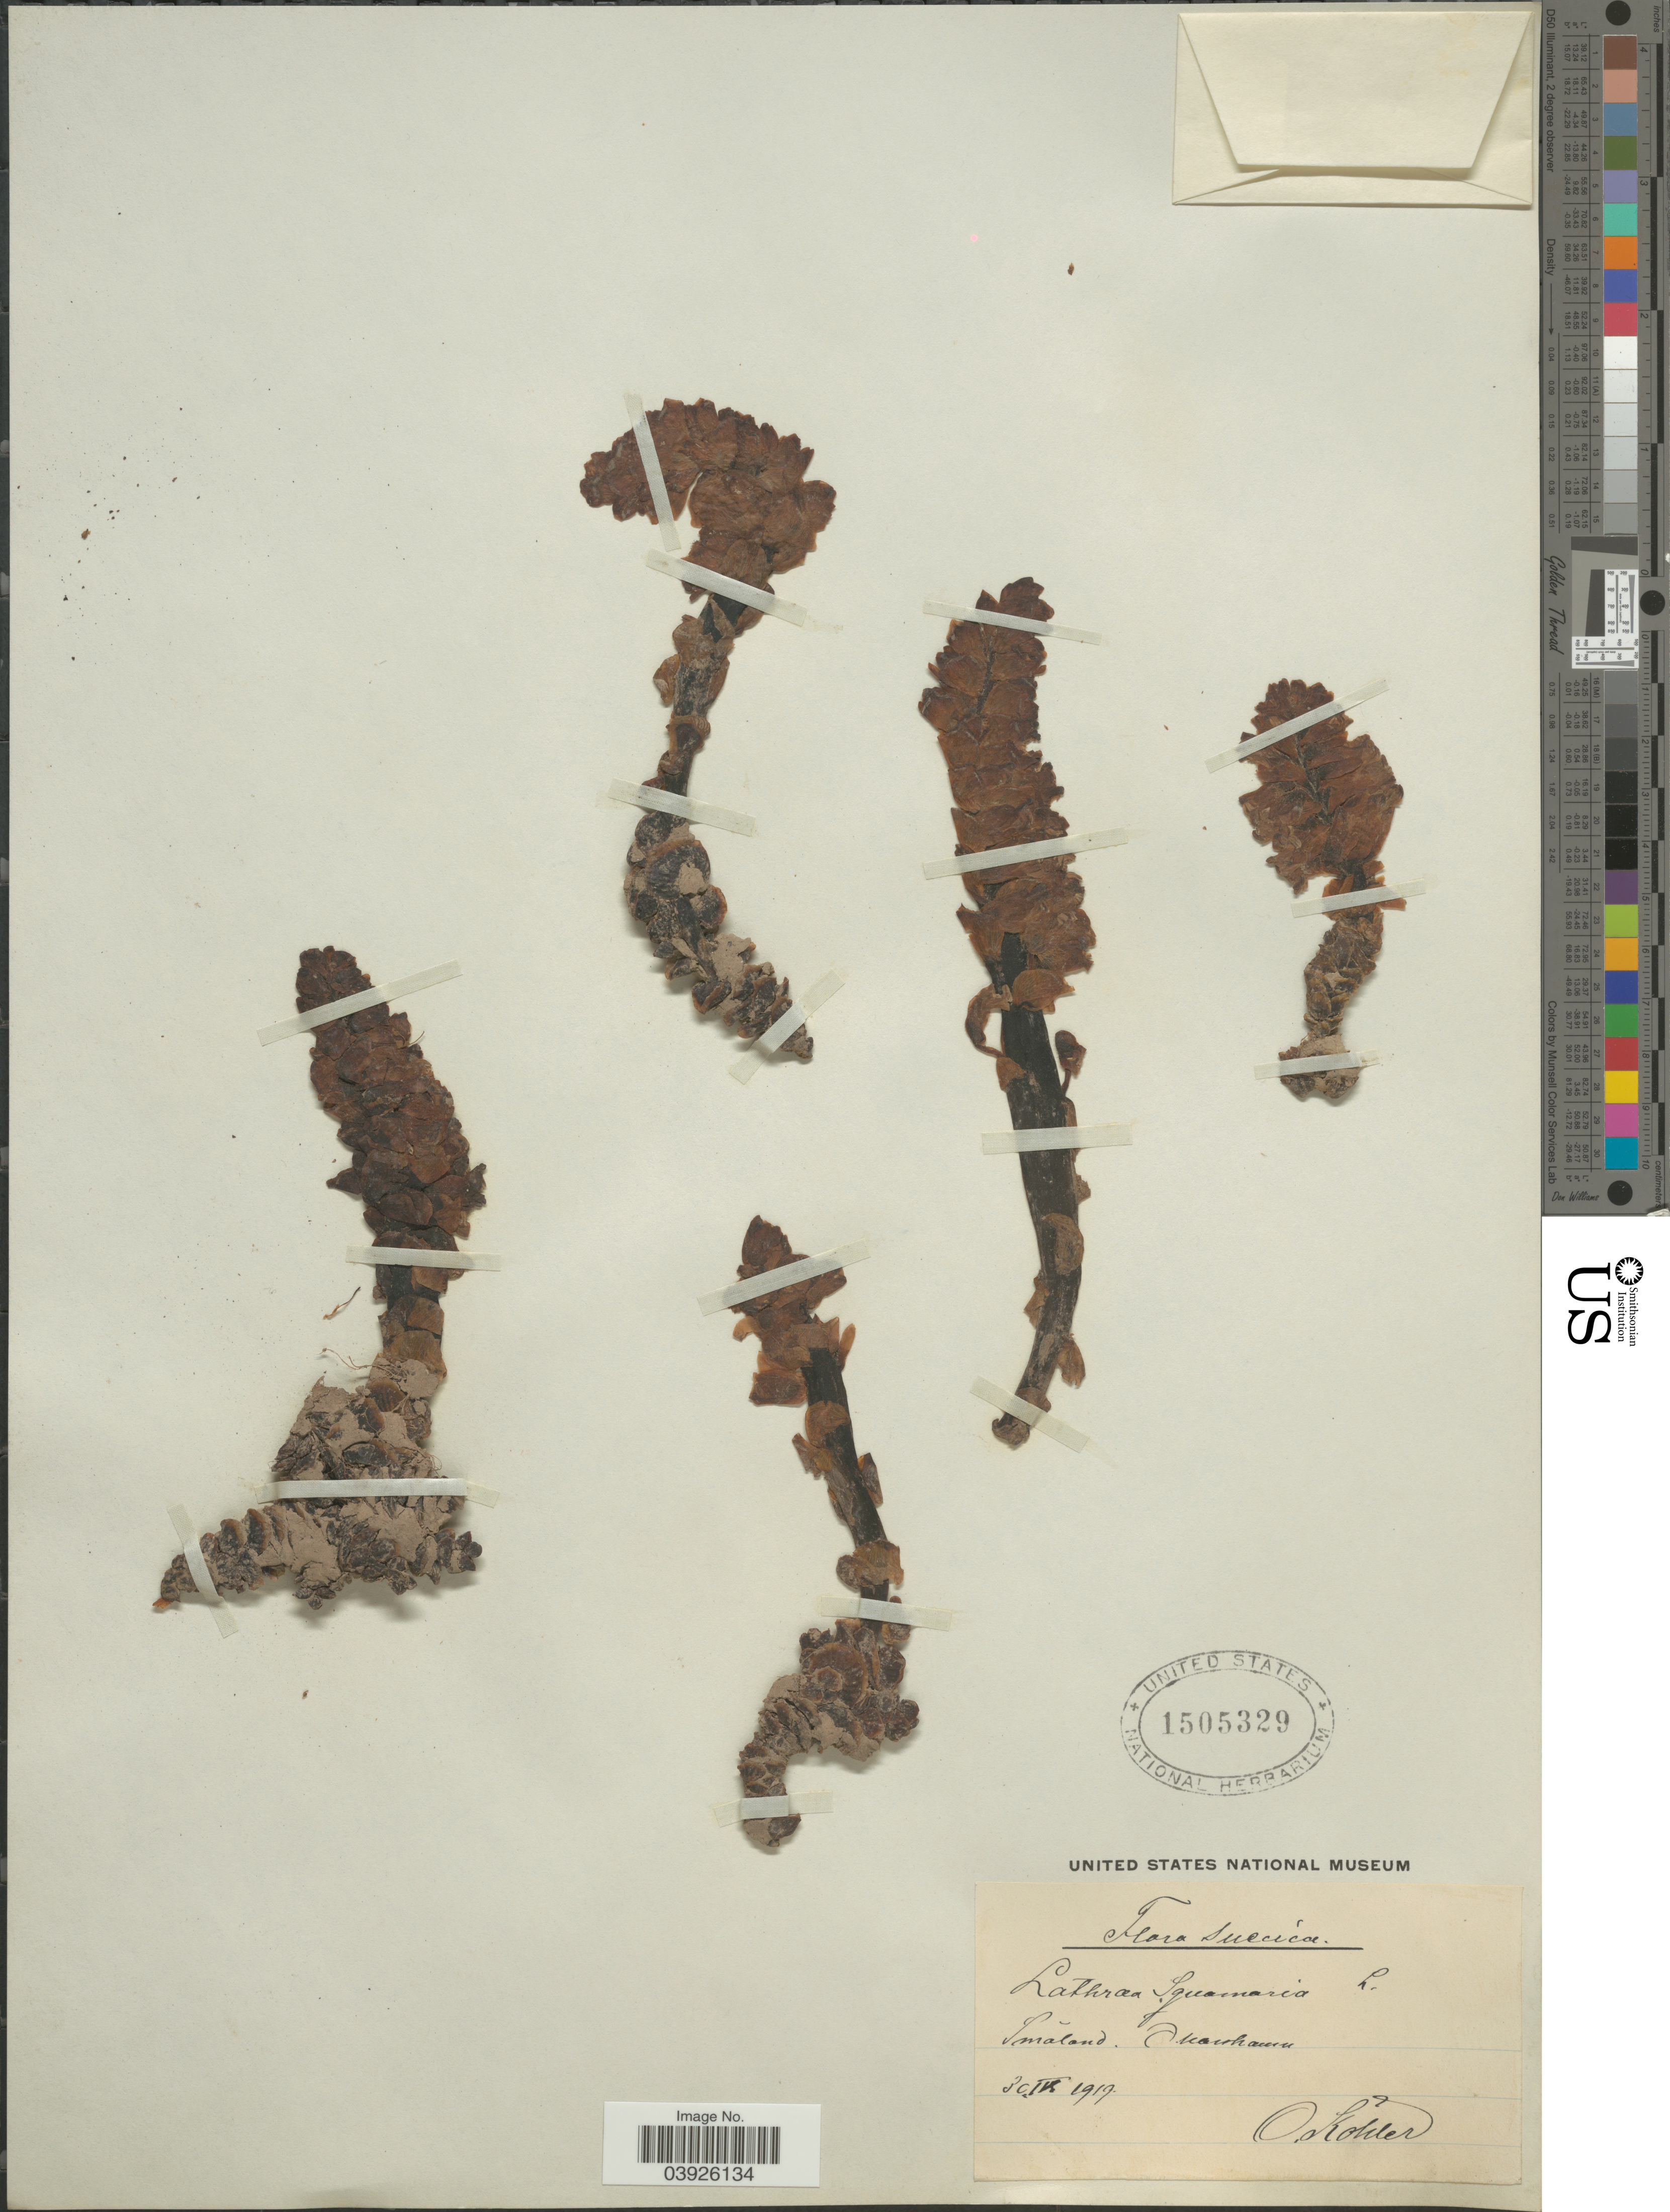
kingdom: Plantae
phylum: Tracheophyta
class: Magnoliopsida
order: Lamiales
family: Orobanchaceae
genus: Lathraea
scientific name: Lathraea squamaria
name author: L.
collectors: O. Köhler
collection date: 1919-04-30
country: Sweden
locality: Suecica. Smăland: Oskarshamn.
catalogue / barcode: US 1505329